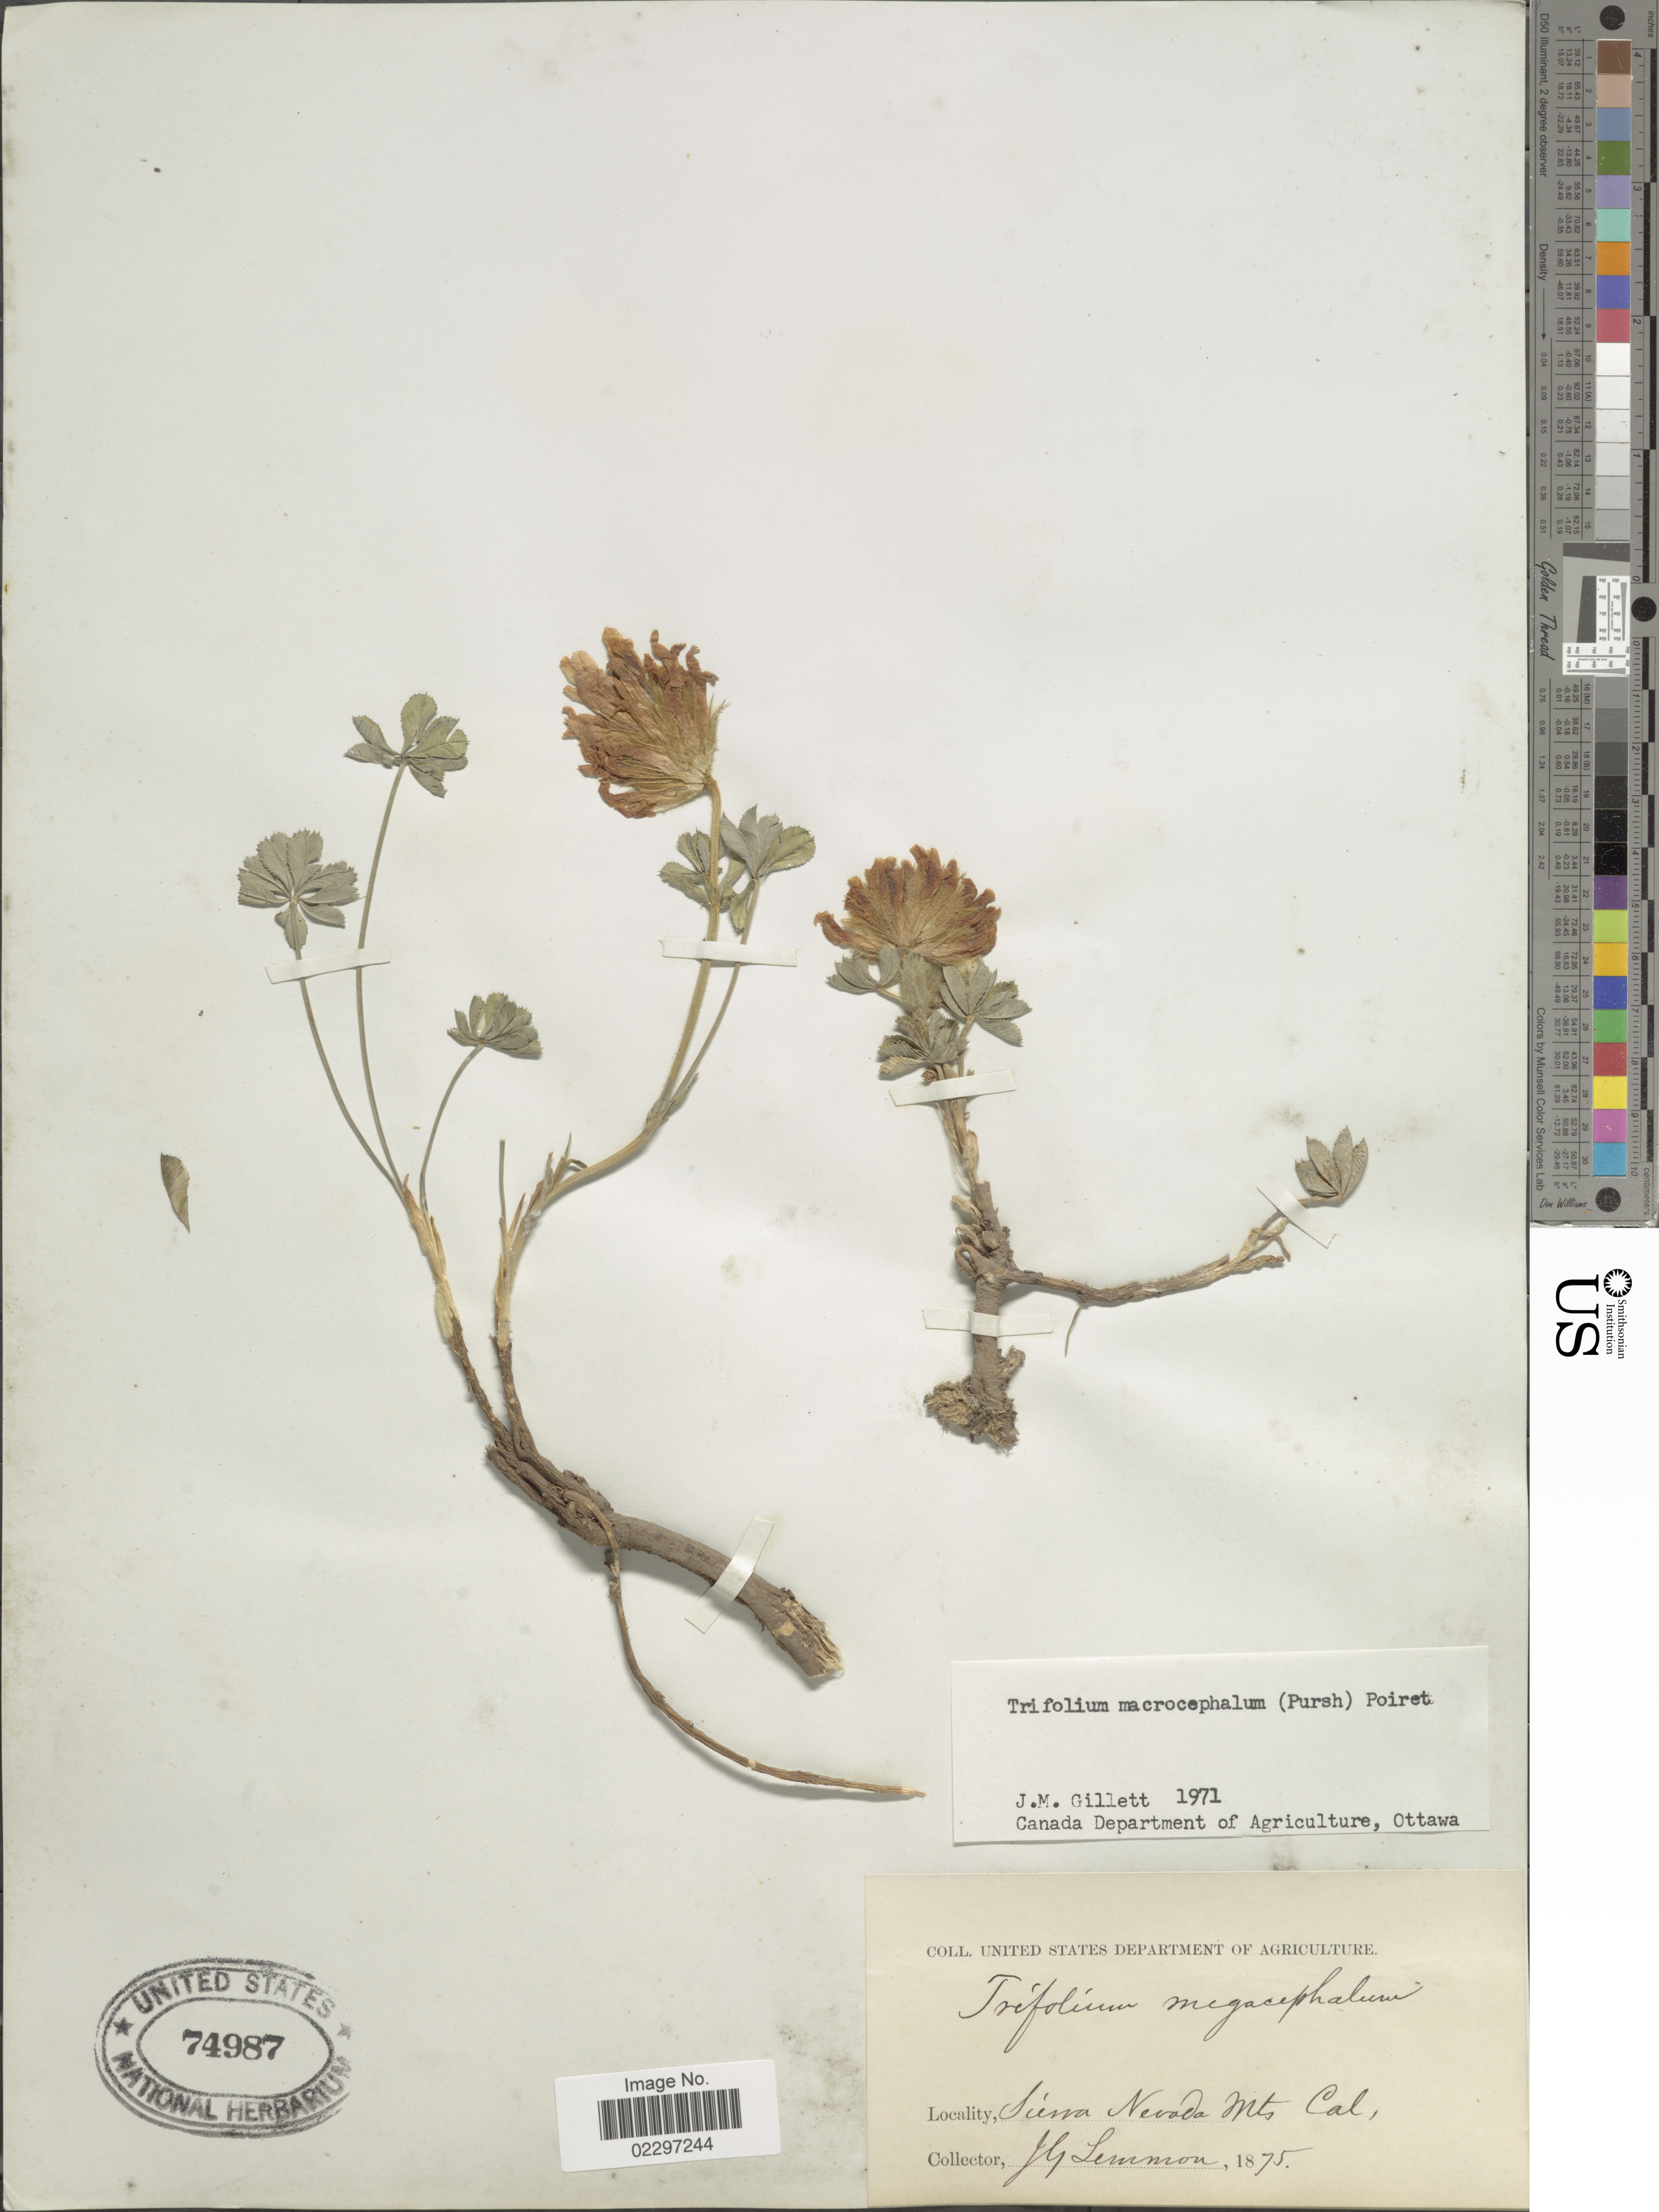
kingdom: Plantae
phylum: Tracheophyta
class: Magnoliopsida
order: Fabales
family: Fabaceae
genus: Trifolium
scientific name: Trifolium macrocephalum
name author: (Pursh) Poir.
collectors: J. Lemmon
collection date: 1875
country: United States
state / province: California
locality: Sierra Nevada Mts. Cal.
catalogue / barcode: US 74987